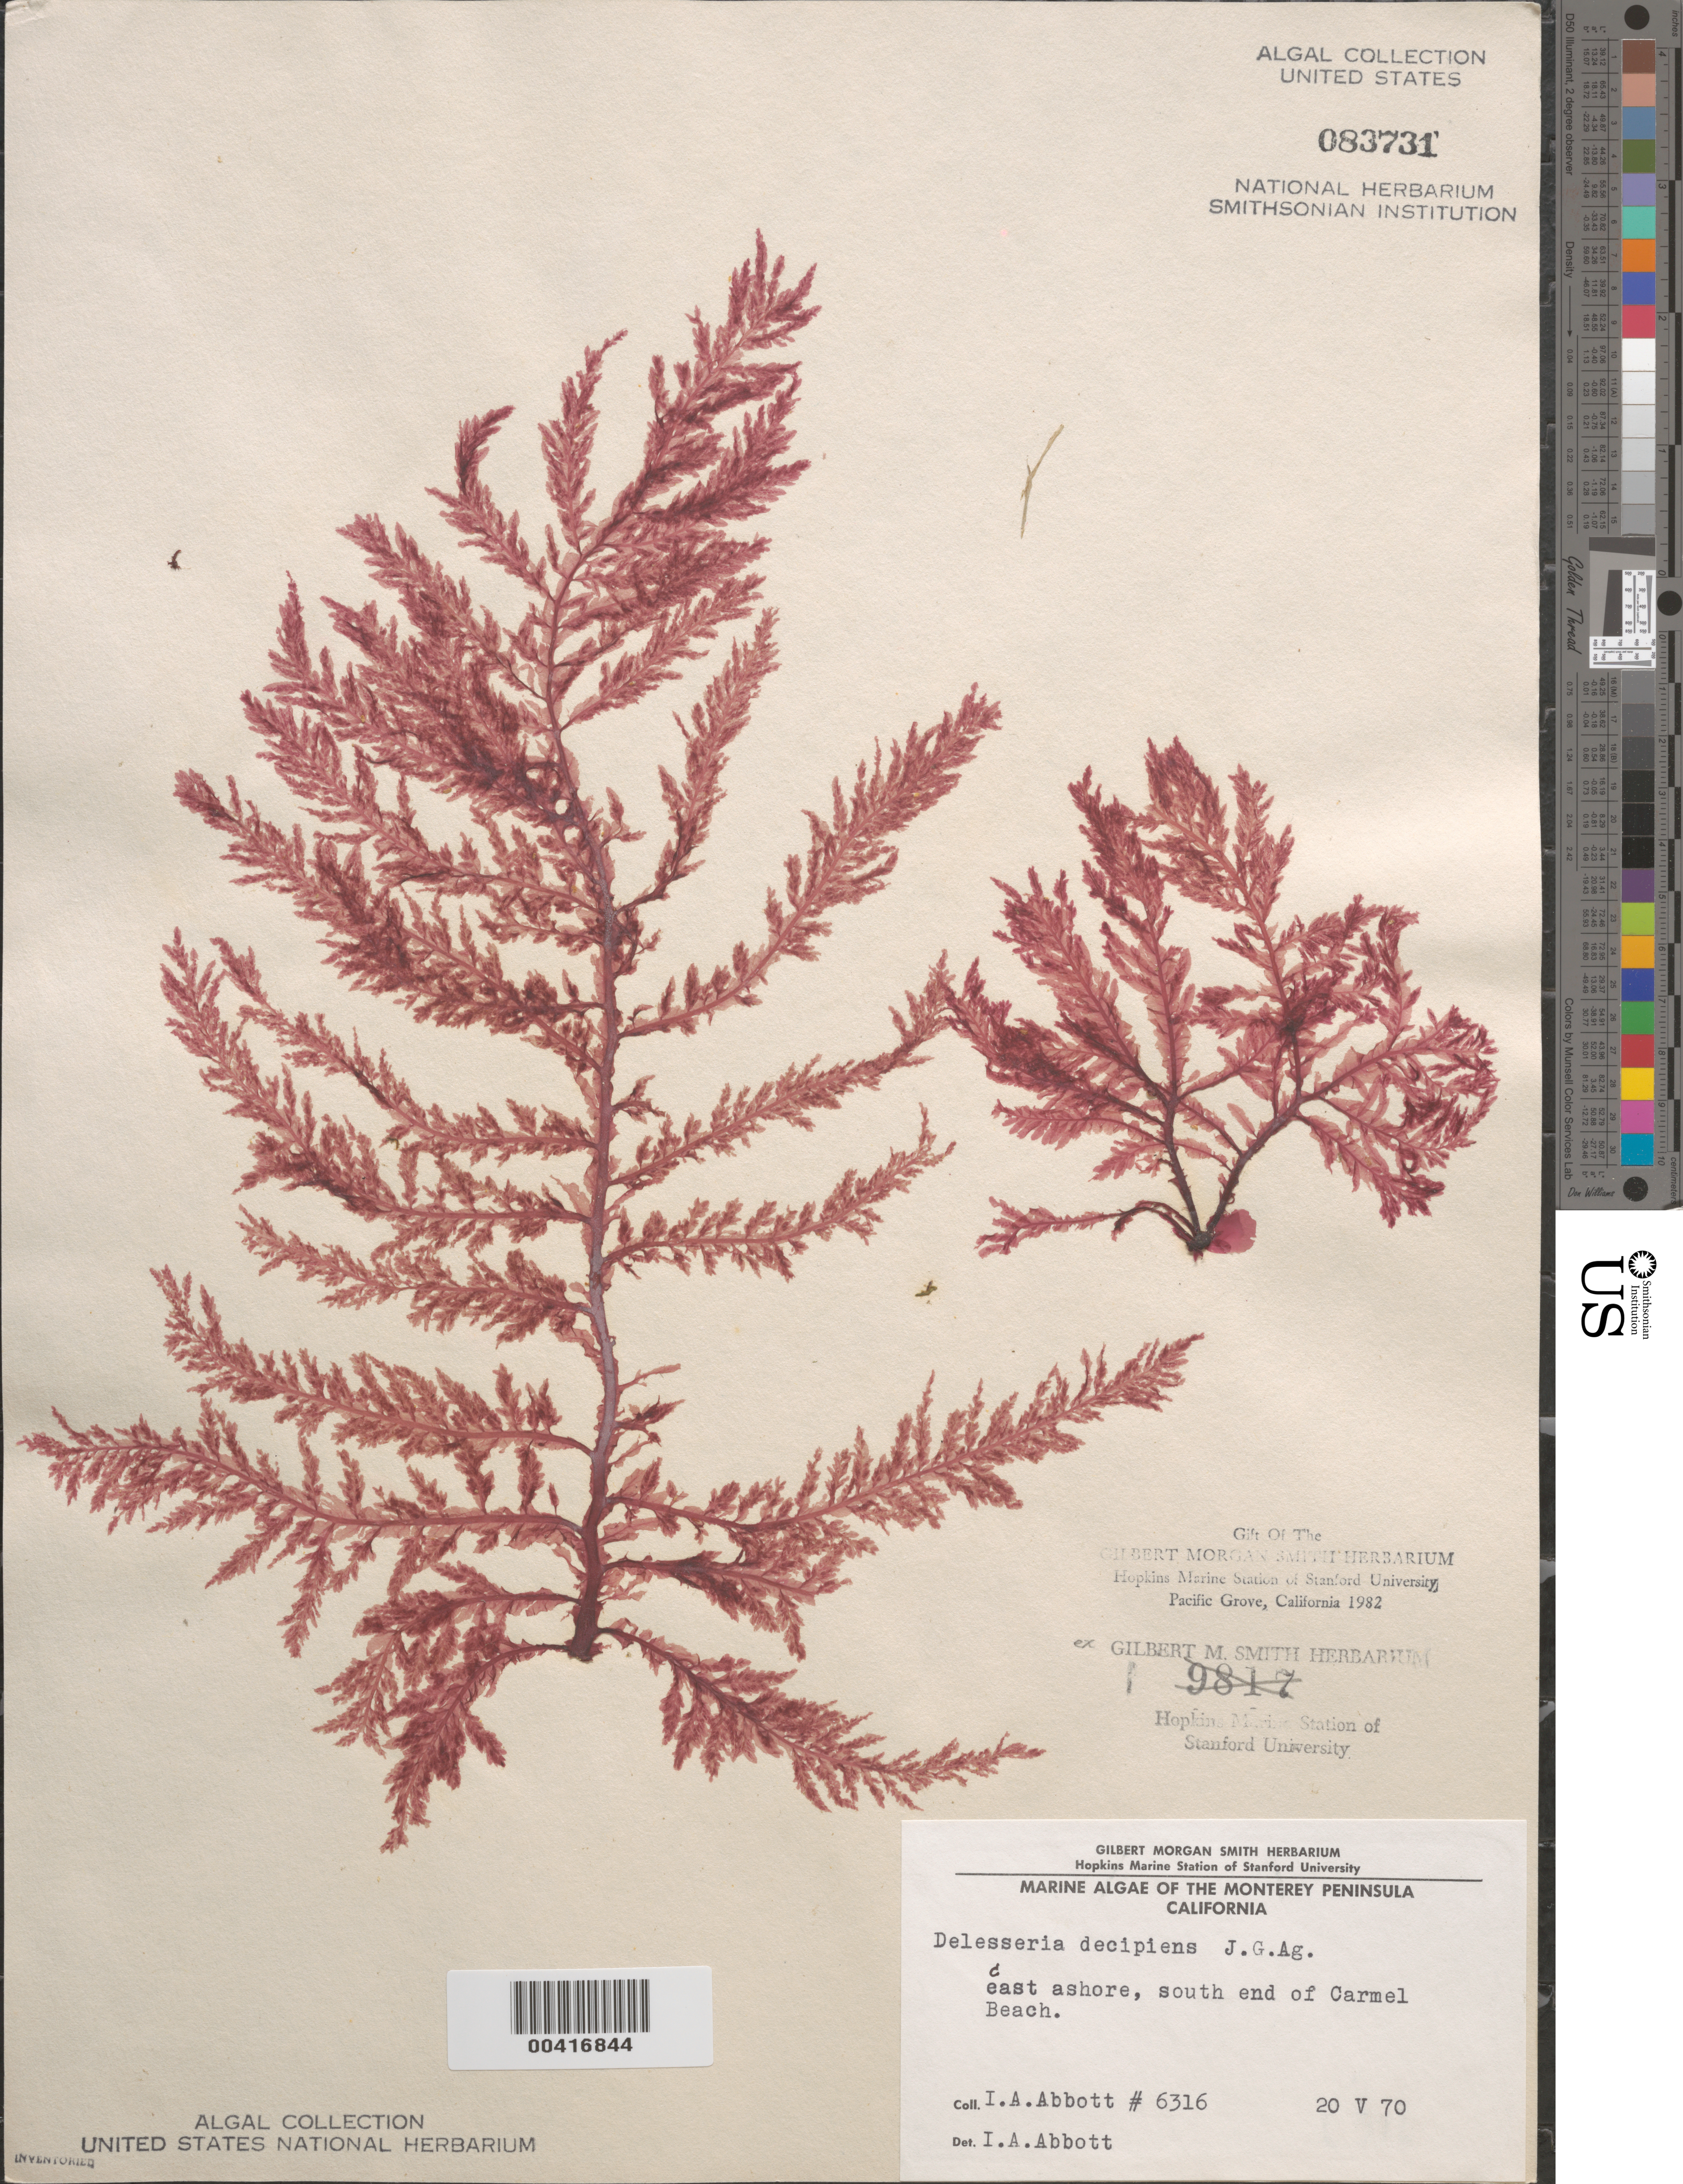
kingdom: Plantae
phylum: Rhodophyta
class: Florideophyceae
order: Ceramiales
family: Delesseriaceae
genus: Cumathamnion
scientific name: Cumathamnion decipiens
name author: (J. Agardh) M.J. Wynne & G.W. Saunders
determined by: Algae name updating Project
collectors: I. A. Abbott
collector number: IAA 6316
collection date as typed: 20 May 1970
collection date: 1970-05-20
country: United States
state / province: California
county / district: Monterey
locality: Carmel Beach, south end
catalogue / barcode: US 83731